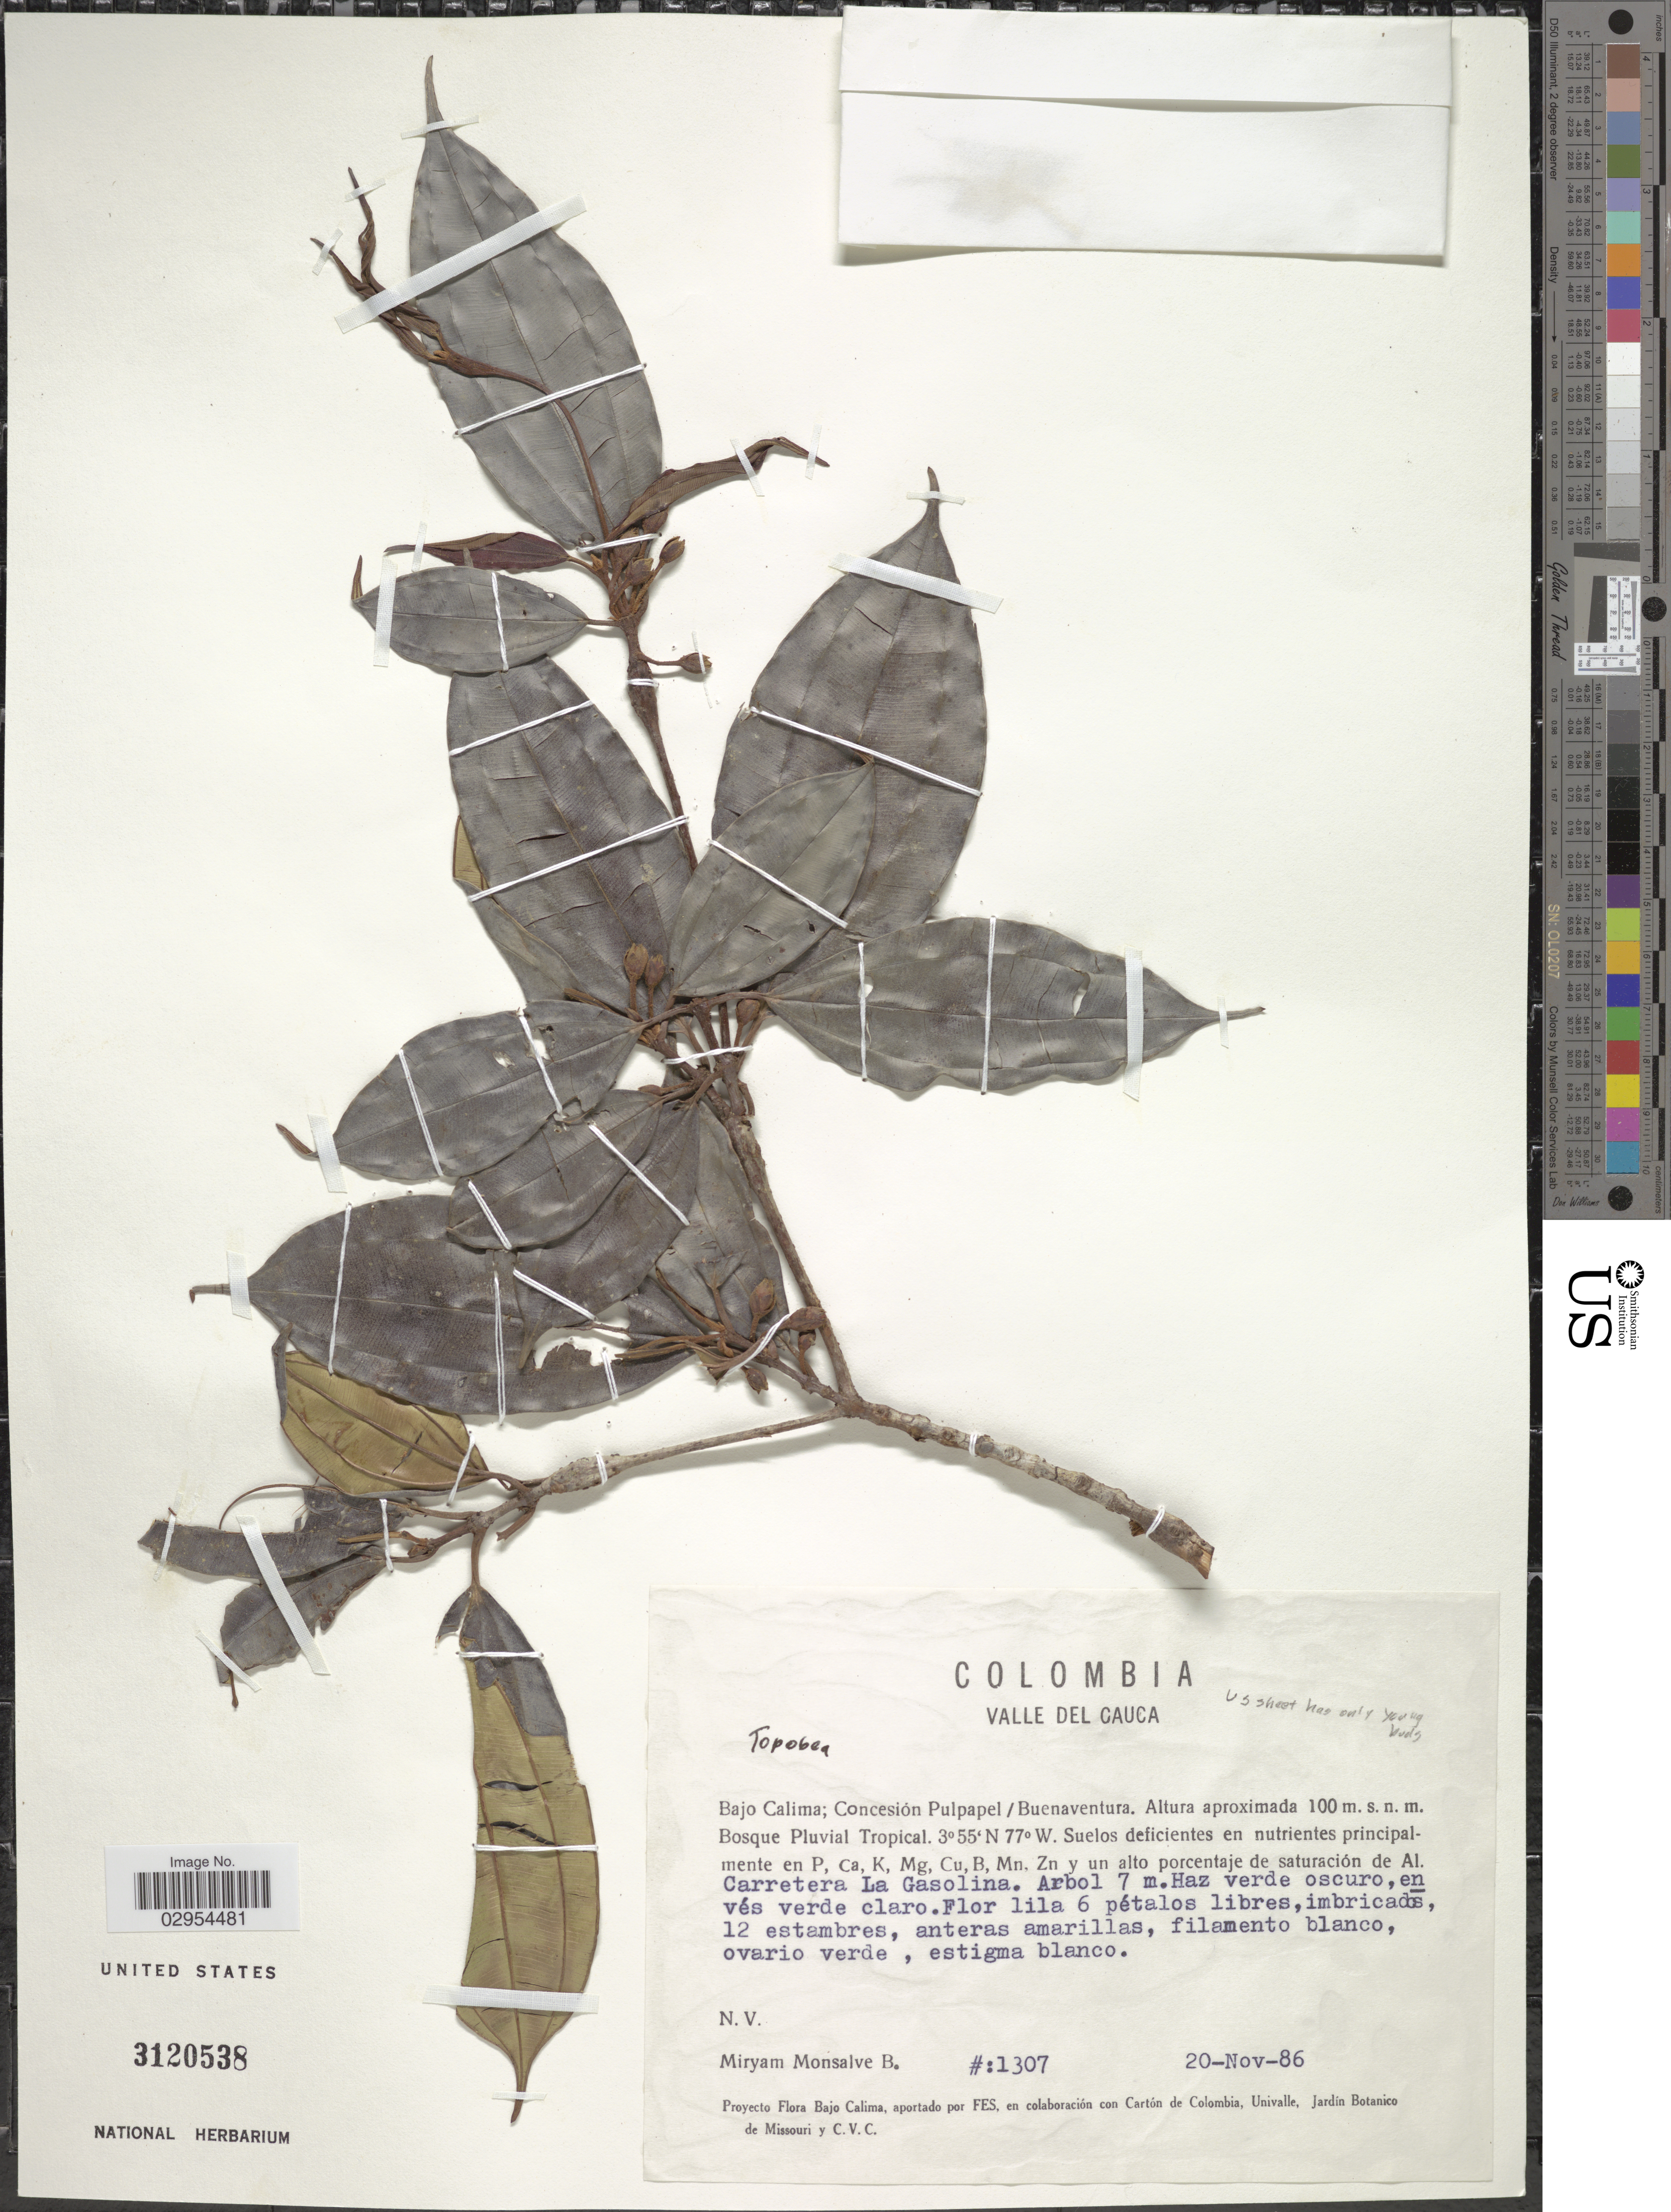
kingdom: Plantae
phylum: Tracheophyta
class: Magnoliopsida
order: Myrtales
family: Melastomataceae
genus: Topobea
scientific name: Topobea sp.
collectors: M. Monsalve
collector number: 1307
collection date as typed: Transcribed d/m/y: 20/11/86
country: Colombia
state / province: Valle del Cauca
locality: Bajo Calima; Concesión Pulpapel / Buenaventura.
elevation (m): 100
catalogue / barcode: US 3120538